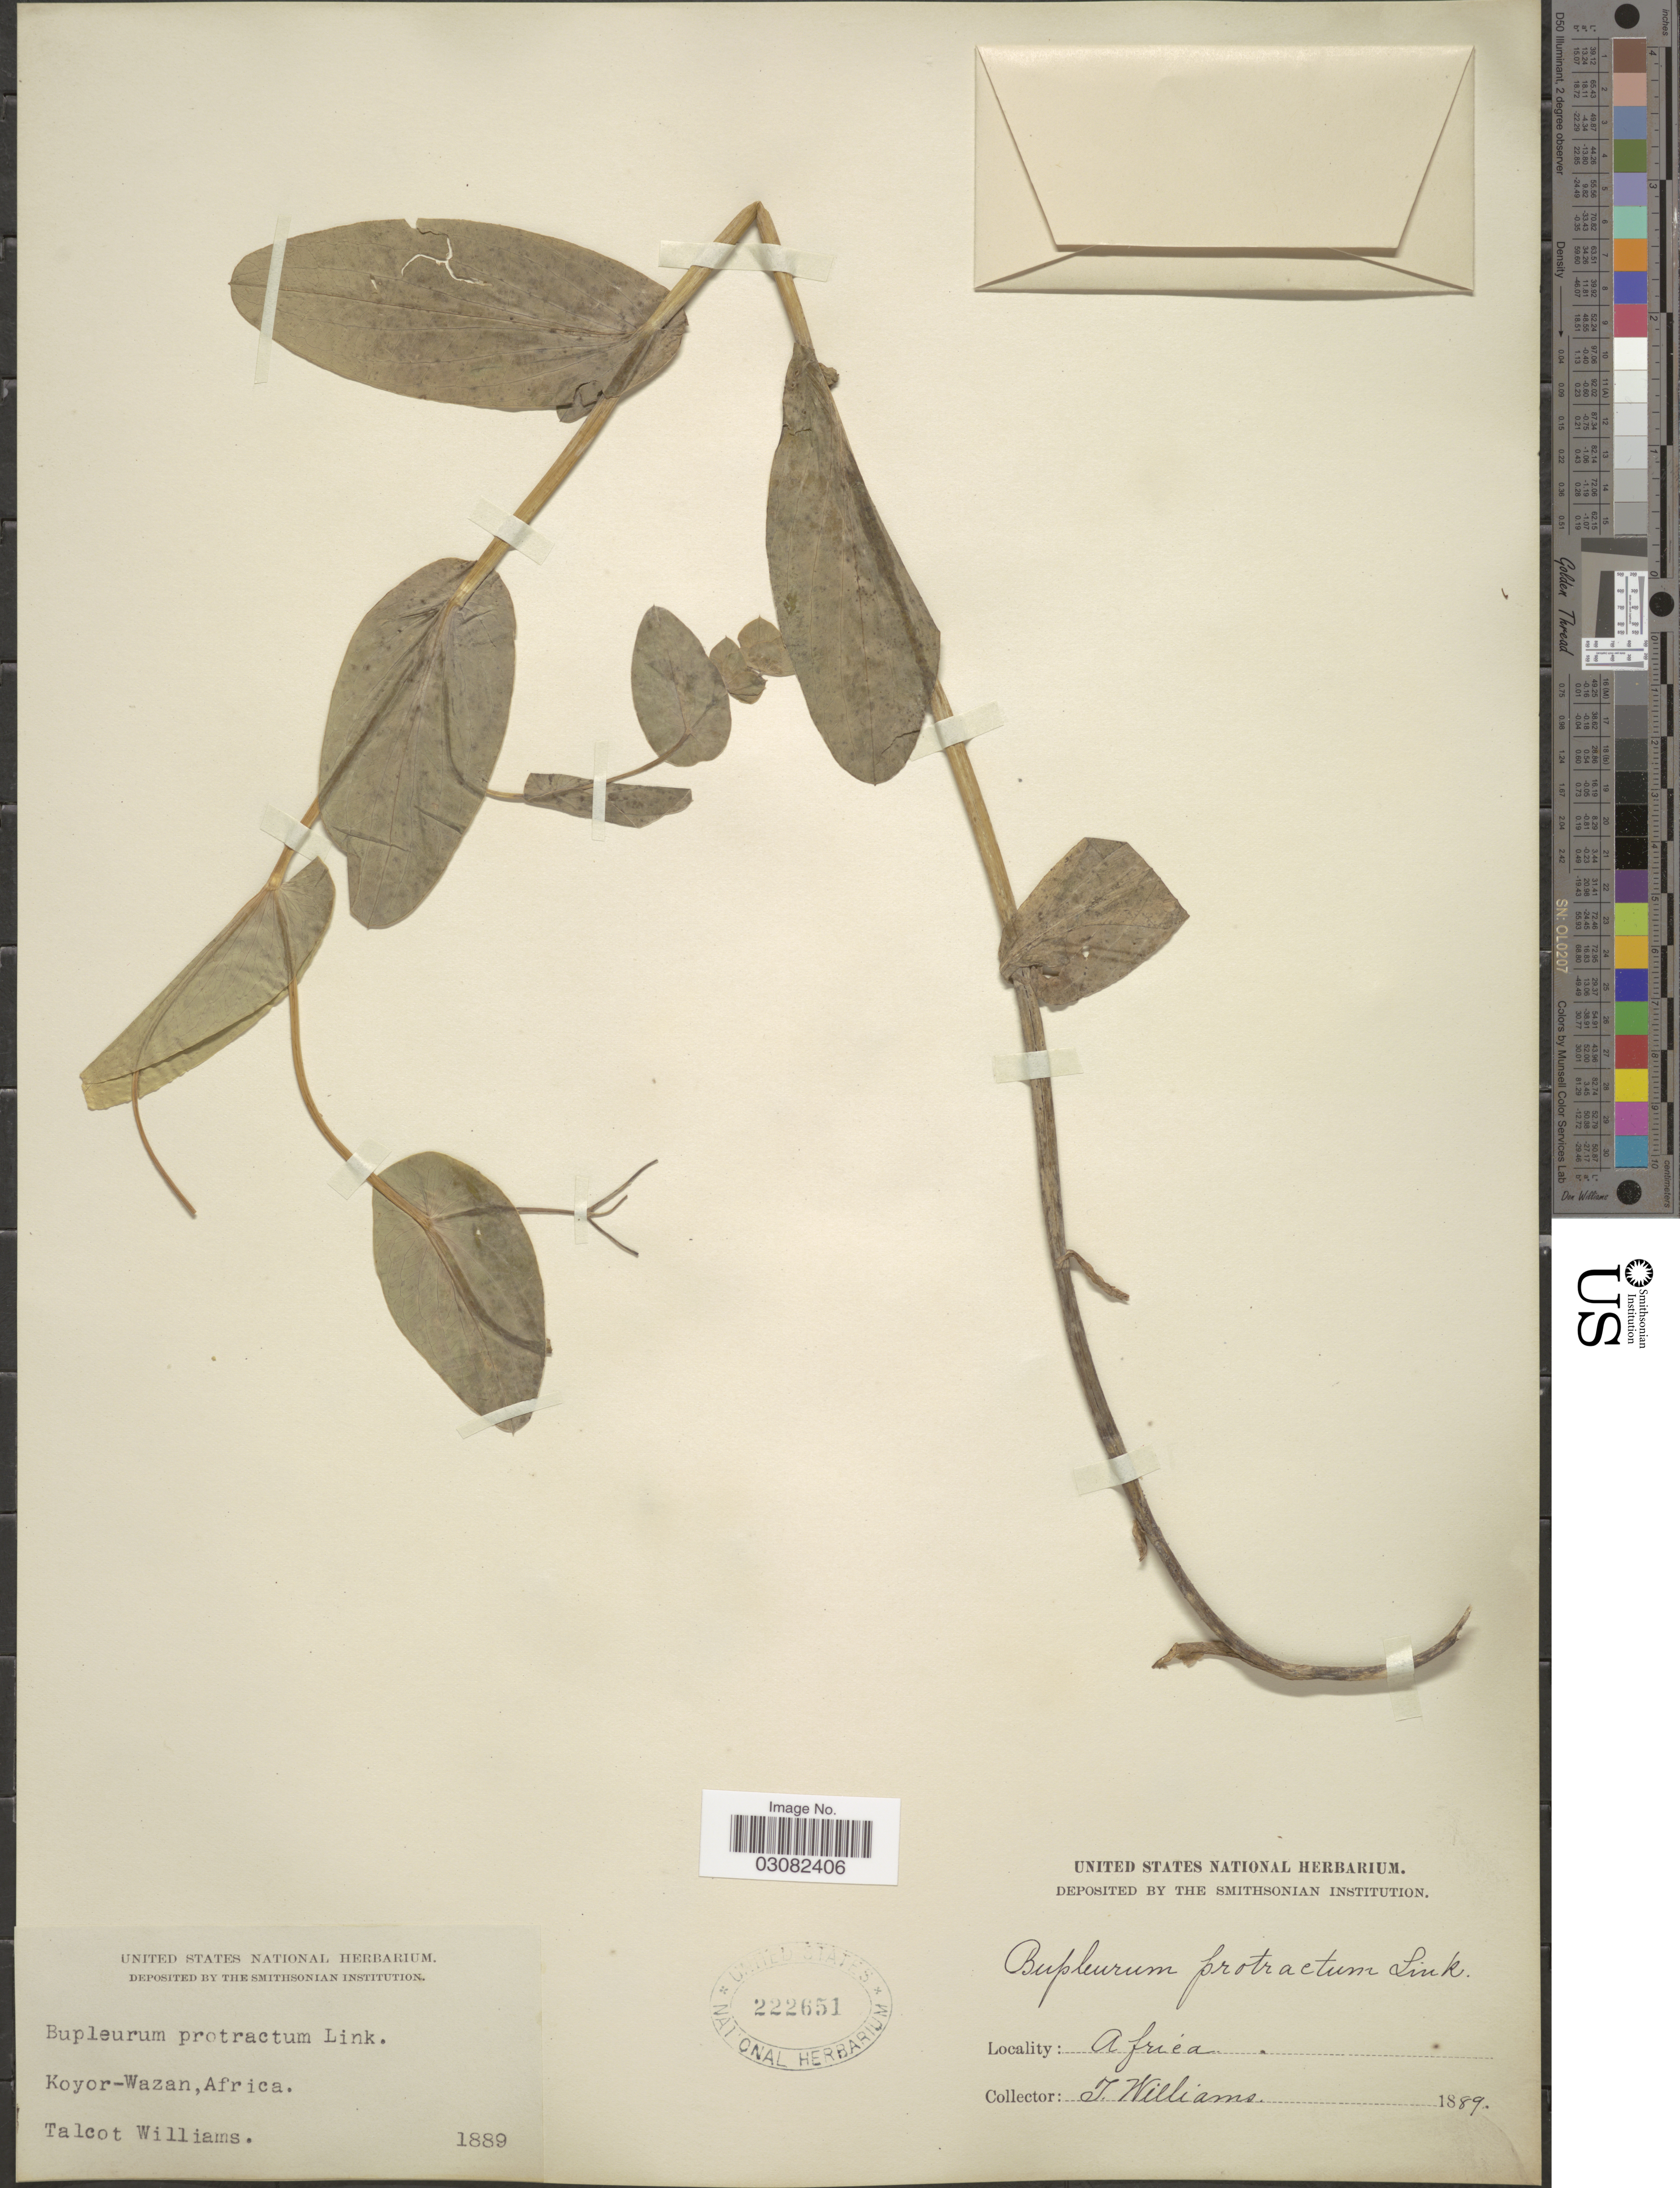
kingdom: Plantae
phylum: Tracheophyta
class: Magnoliopsida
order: Apiales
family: Apiaceae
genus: Bupleurum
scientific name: Bupleurum proctractum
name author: Hoffmanns. & Link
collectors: T. Williams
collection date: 1889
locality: Koyor-Wazan, Africa.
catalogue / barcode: US 222651